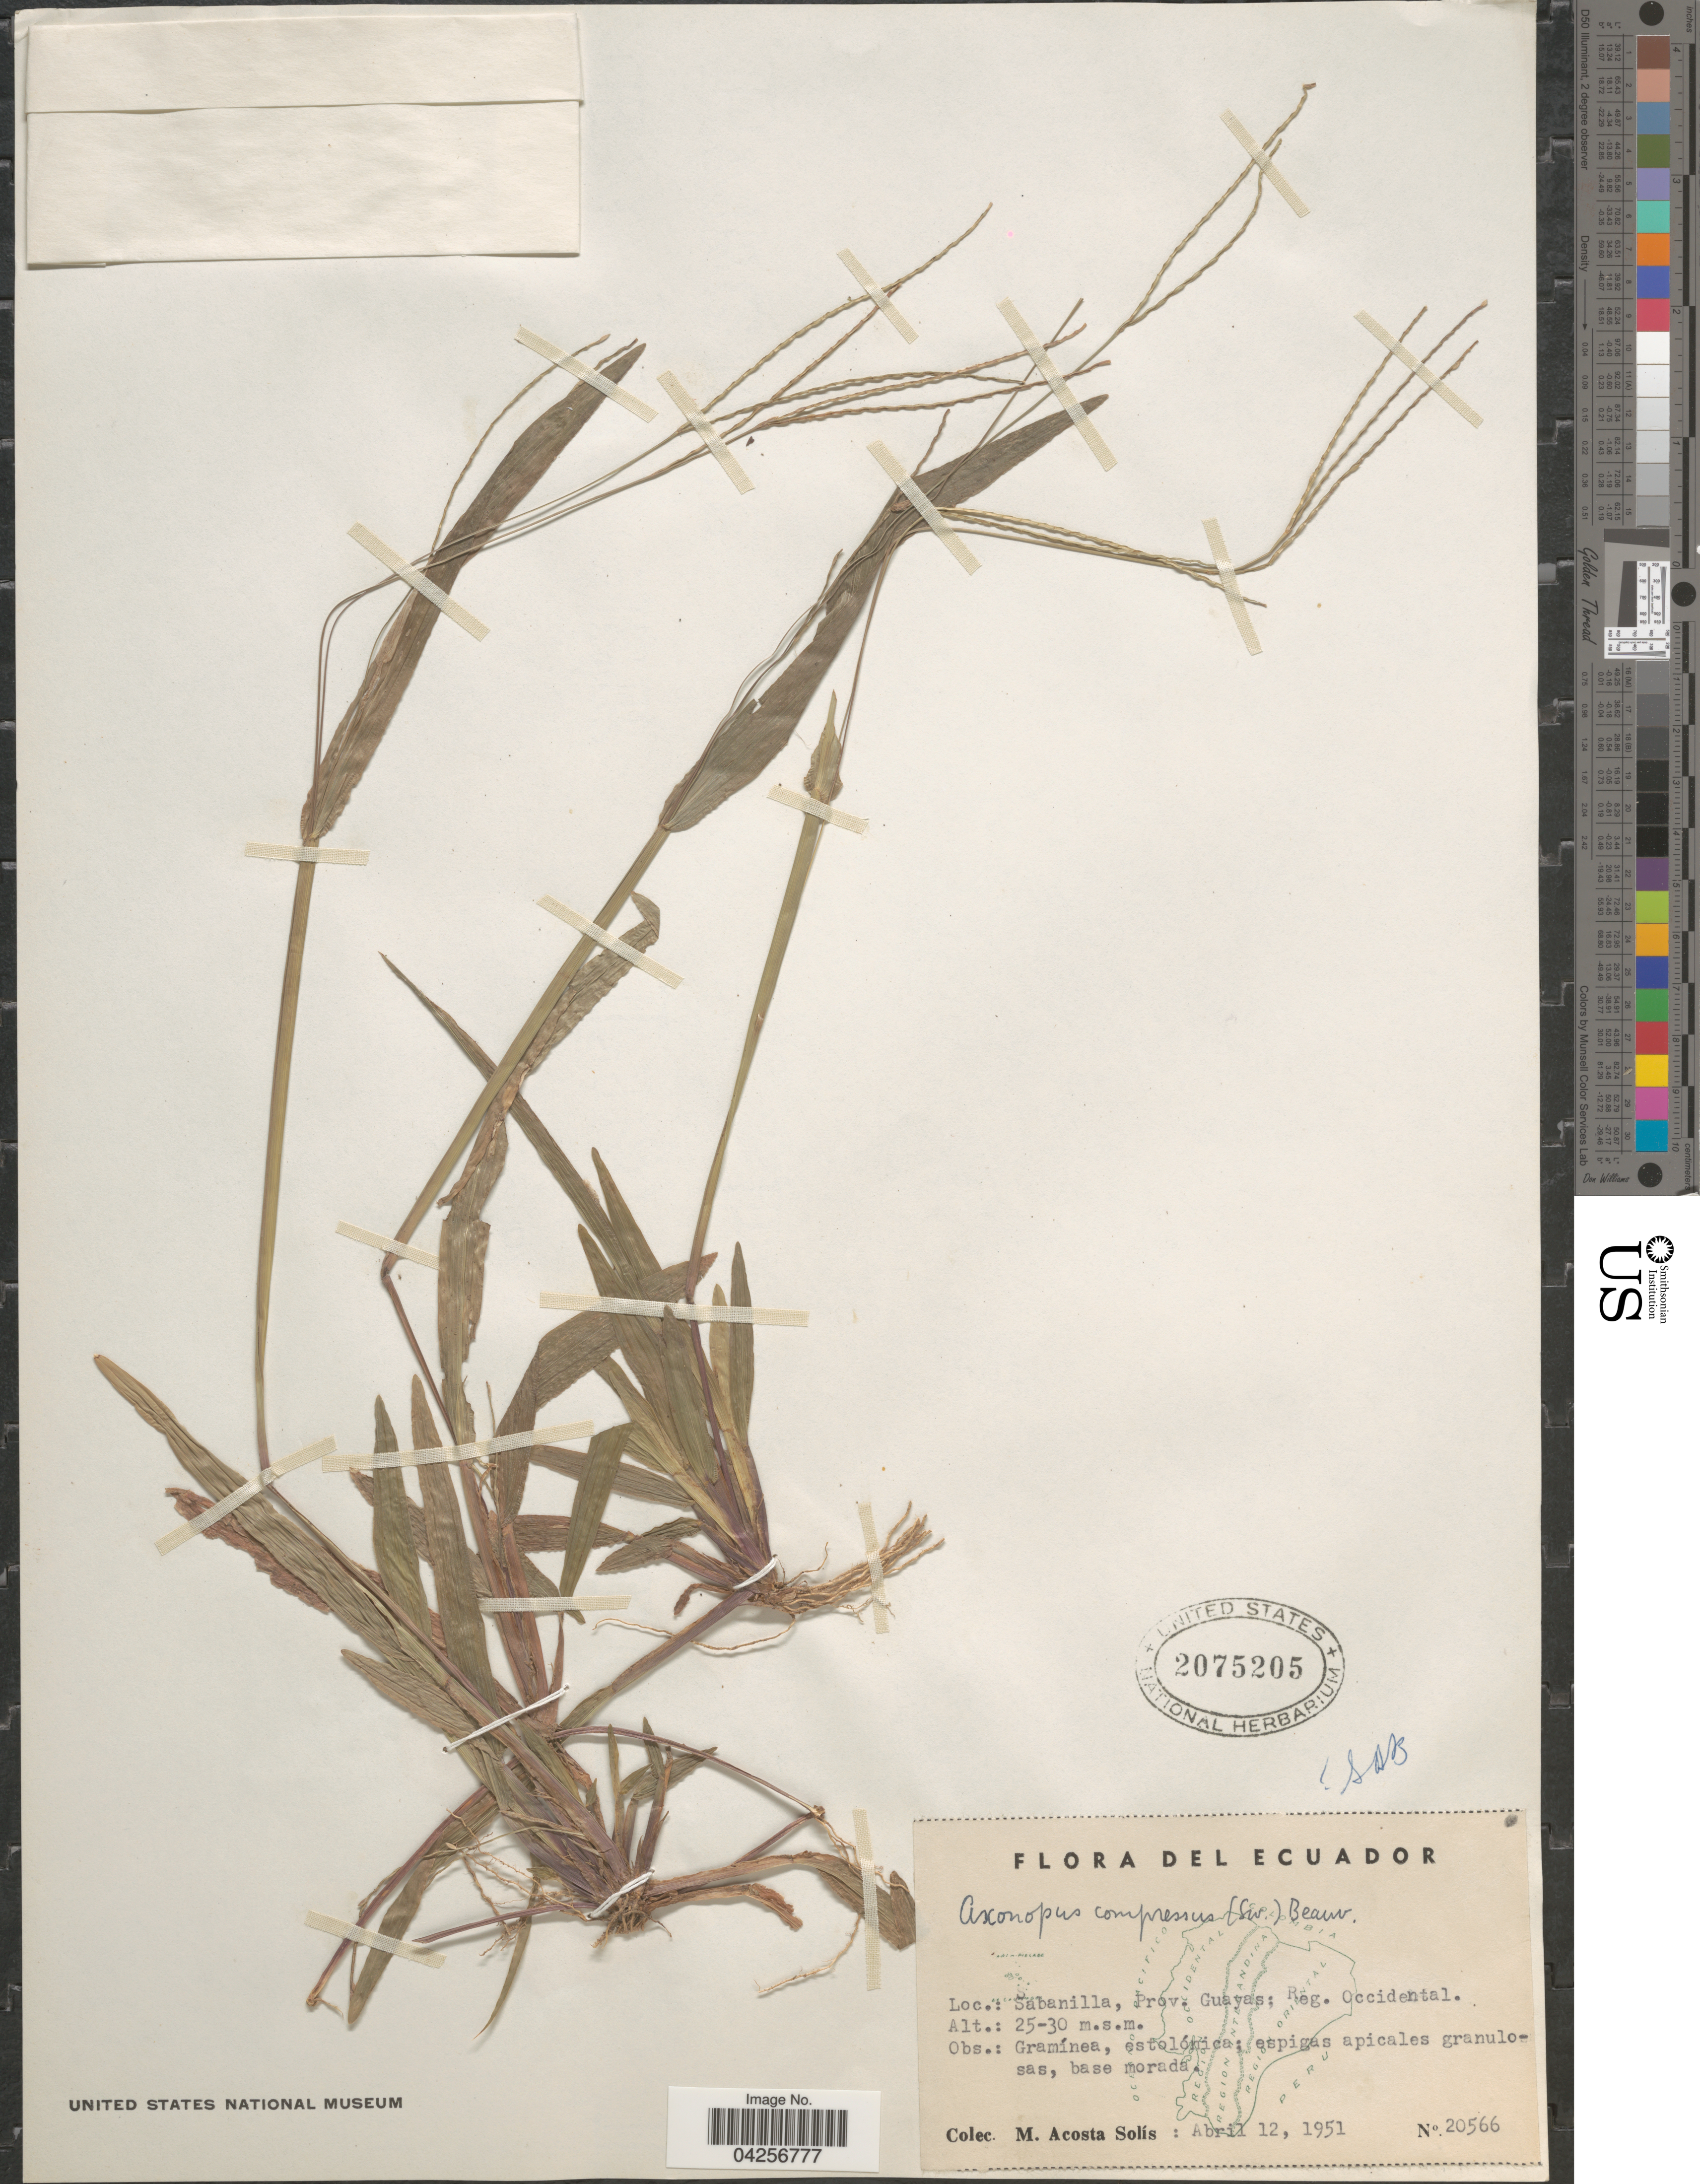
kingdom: Plantae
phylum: Tracheophyta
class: Liliopsida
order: Poales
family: Poaceae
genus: Axonopus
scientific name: Axonopus compressus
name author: (Sw.) P. Beauv.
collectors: M. Acosta Solis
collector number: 20566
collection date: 1951-04-12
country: Ecuador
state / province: Guayas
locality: Sabanilla: Reg. Occidental.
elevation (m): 25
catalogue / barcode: US 2075205